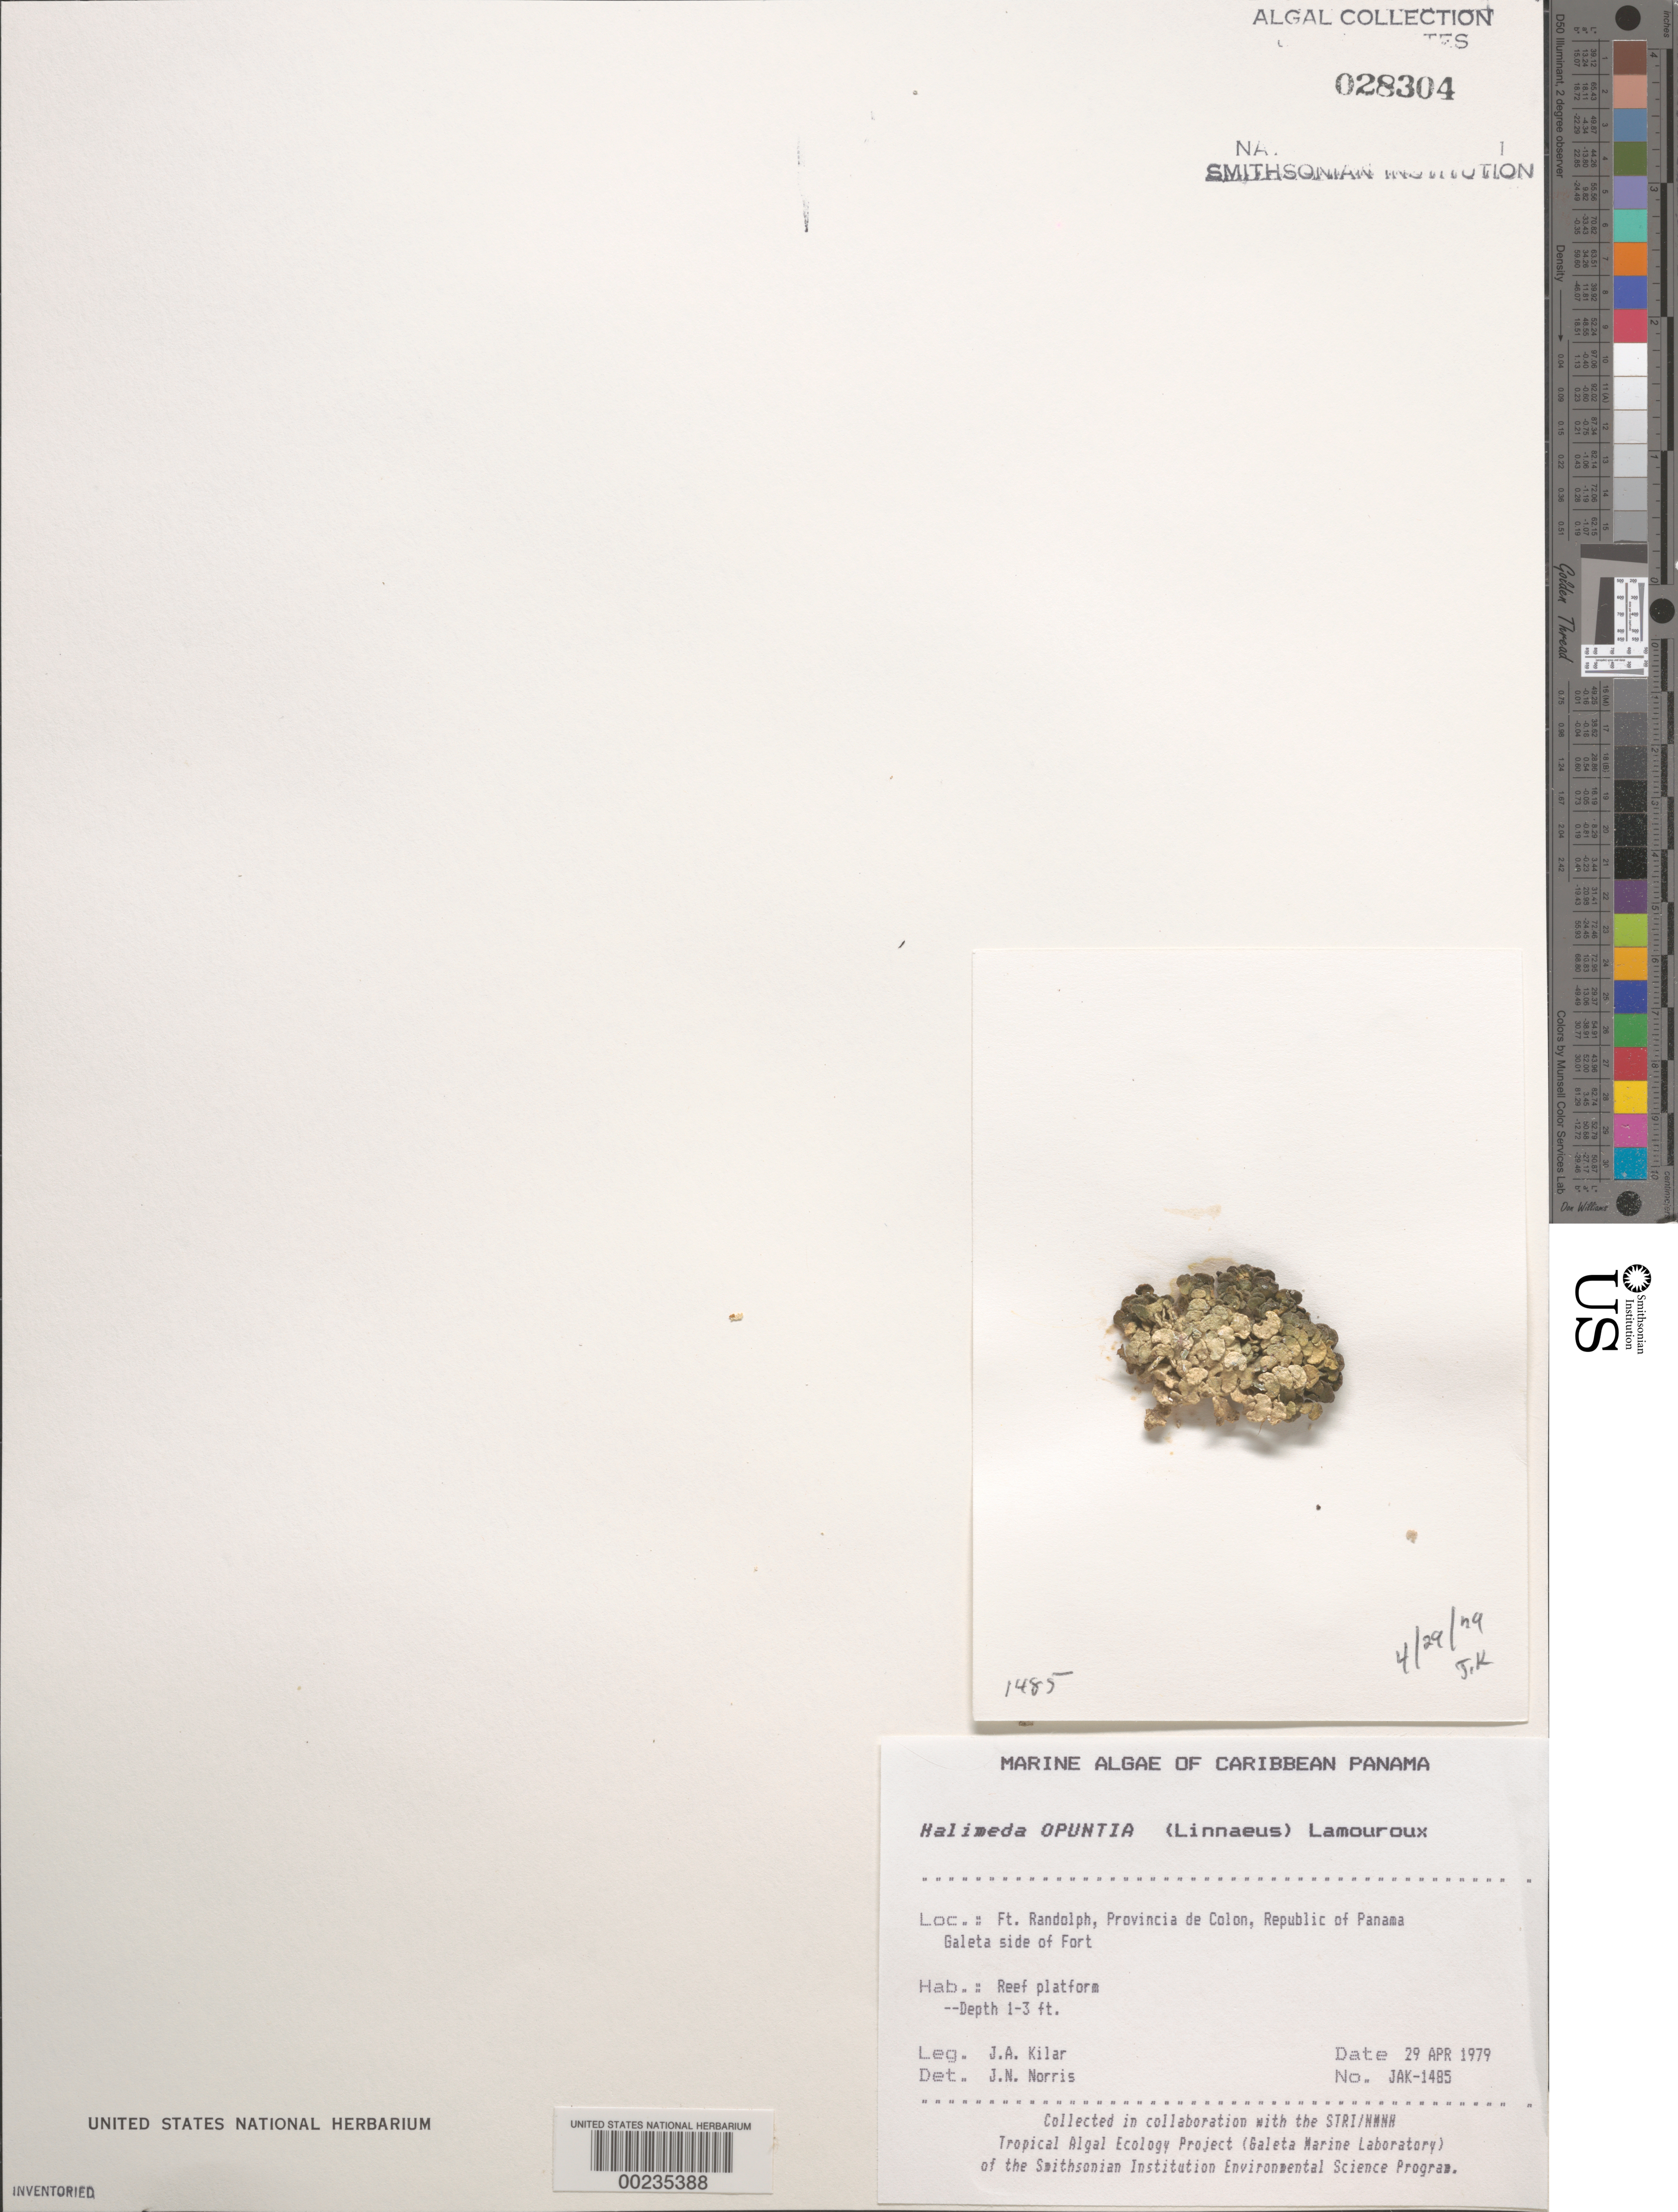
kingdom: Plantae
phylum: Chlorophyta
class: Ulvophyceae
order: Bryopsidales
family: Halimedaceae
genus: Halimeda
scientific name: Halimeda opuntia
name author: (L.) J.V.Lamouroux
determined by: Norris, James N.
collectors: J. A. Kilar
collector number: JAK-1485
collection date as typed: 29 Apr 1979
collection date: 1979-04-29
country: Panama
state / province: Colón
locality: Fort Randolph, Galeta side of fort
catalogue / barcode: US 28304